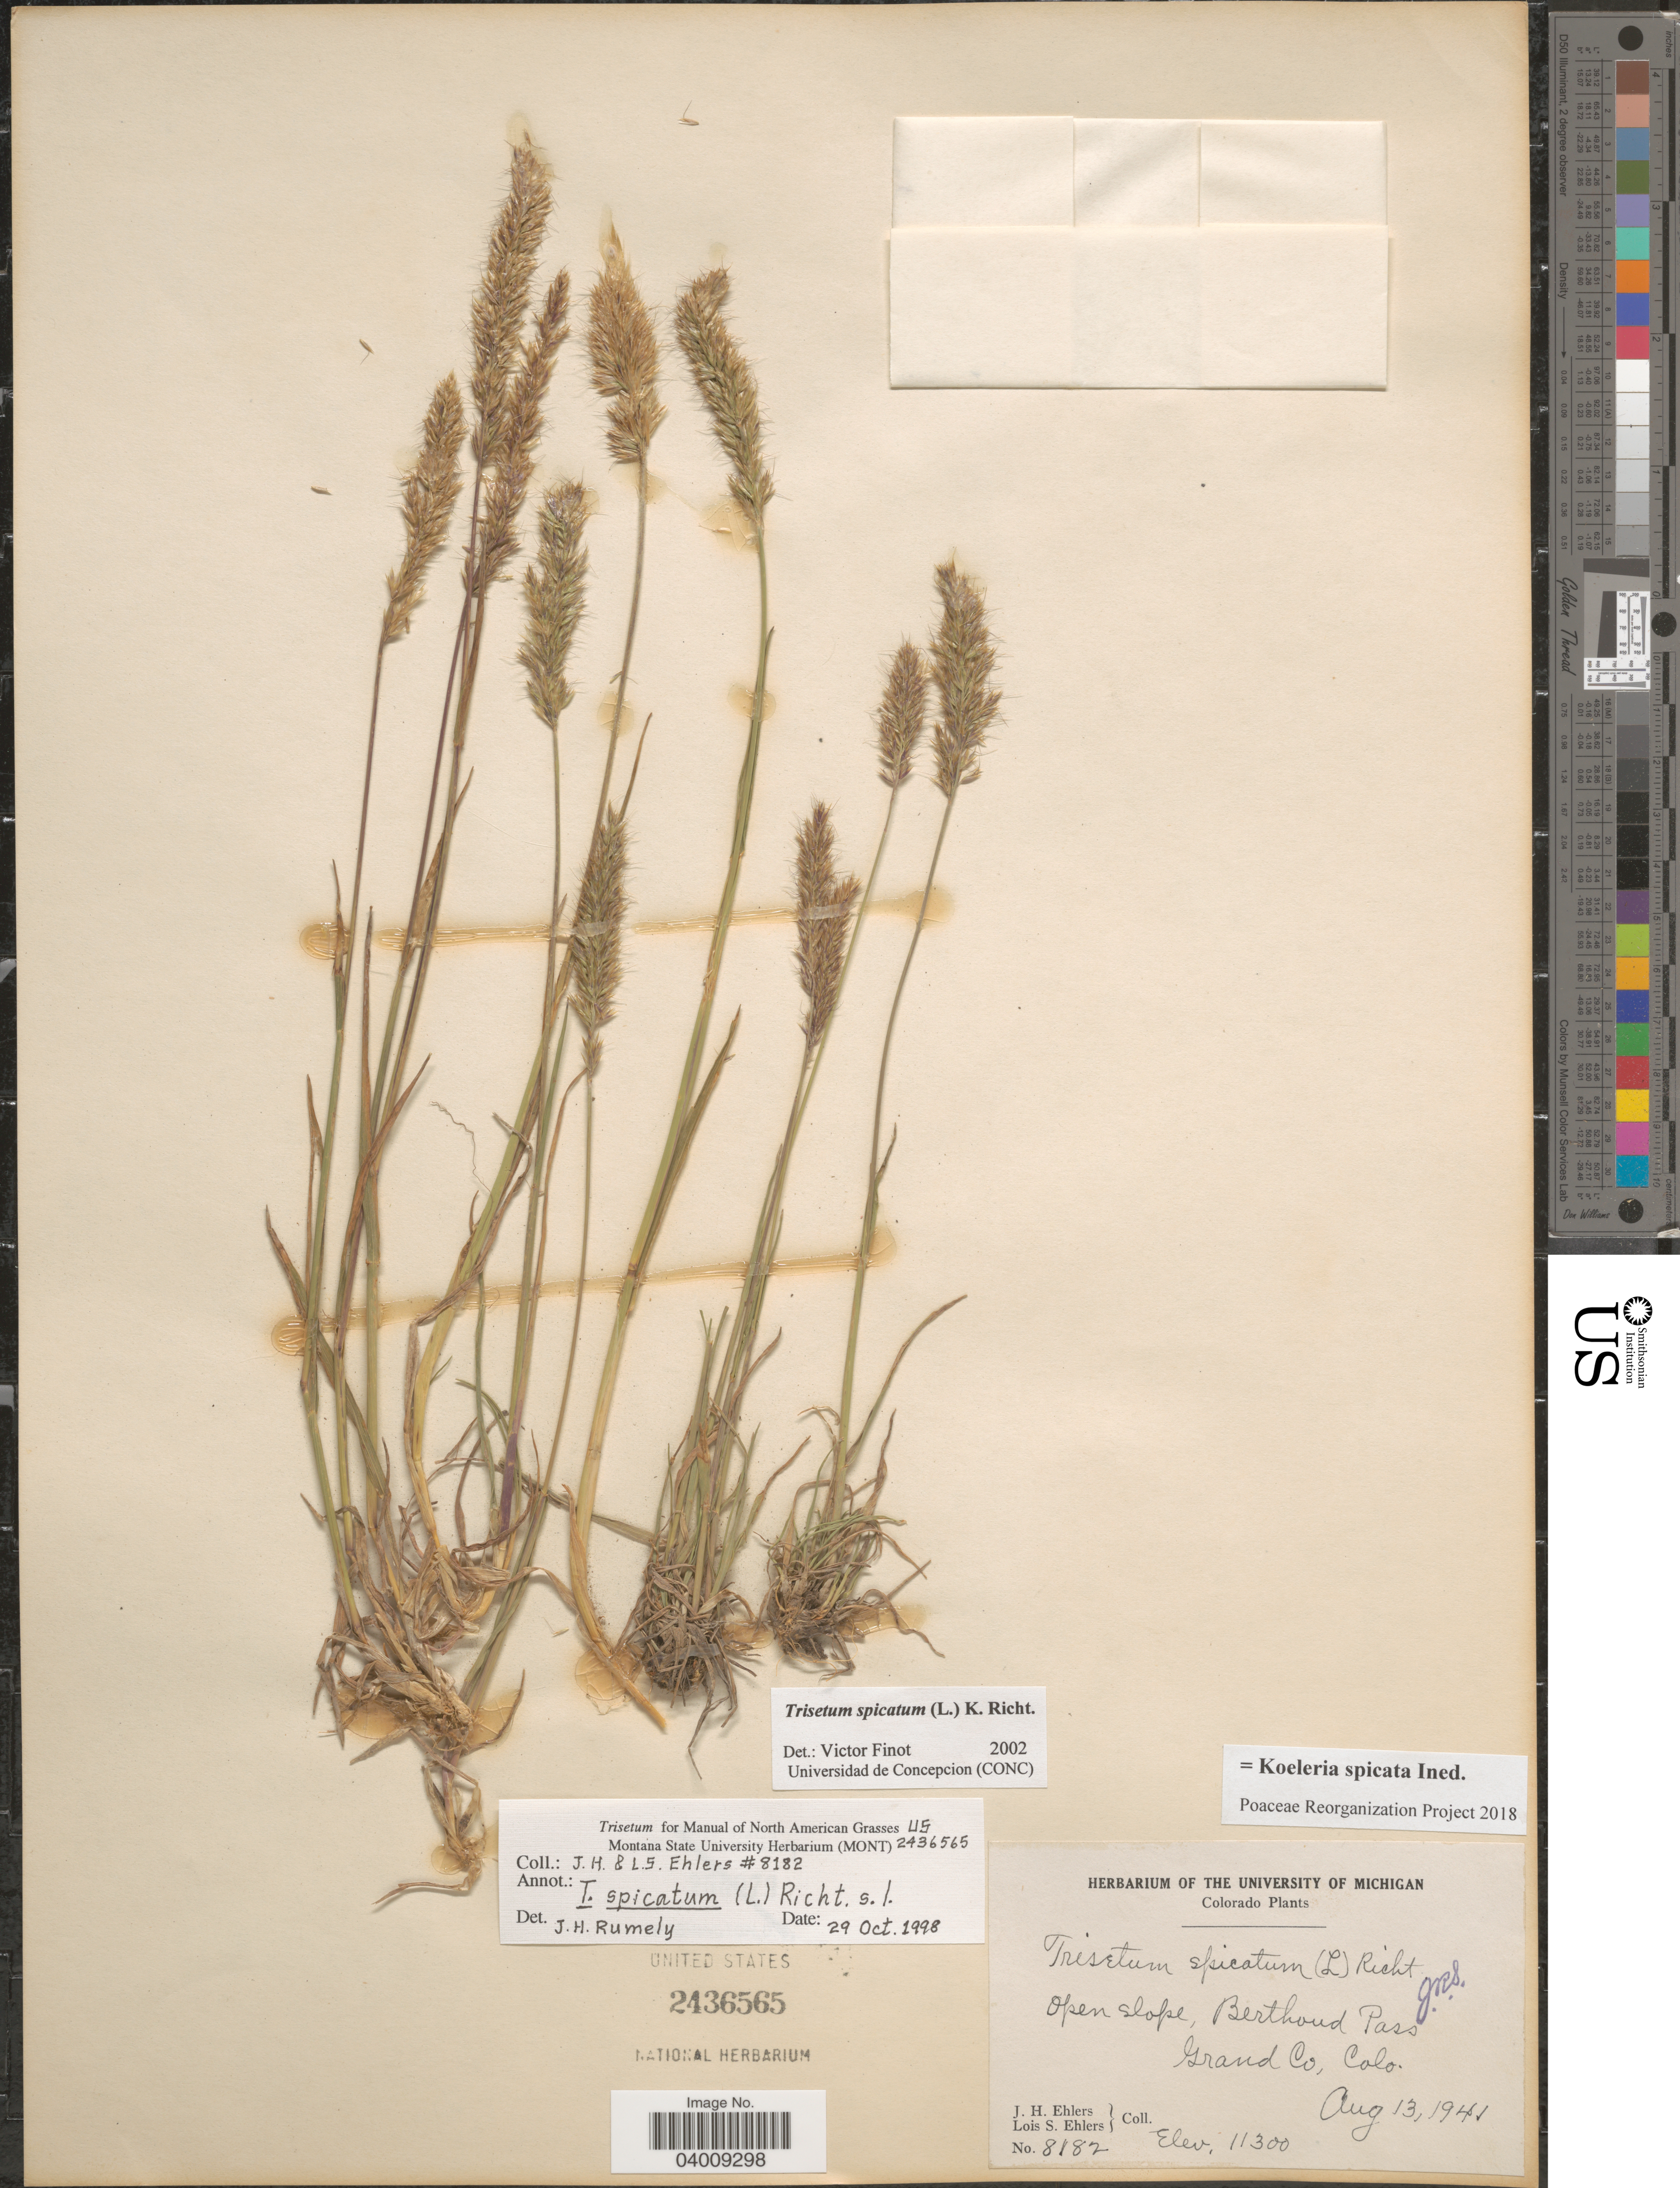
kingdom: Plantae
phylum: Tracheophyta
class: Liliopsida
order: Poales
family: Poaceae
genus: Koeleria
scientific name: Koeleria spicata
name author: (L.) Barberá et al.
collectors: J. H. Ehlers & L. Ehlers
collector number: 8182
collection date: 1941-08-13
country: United States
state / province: Colorado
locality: Berthoud Pass. Grand Co.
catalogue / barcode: US 2436565